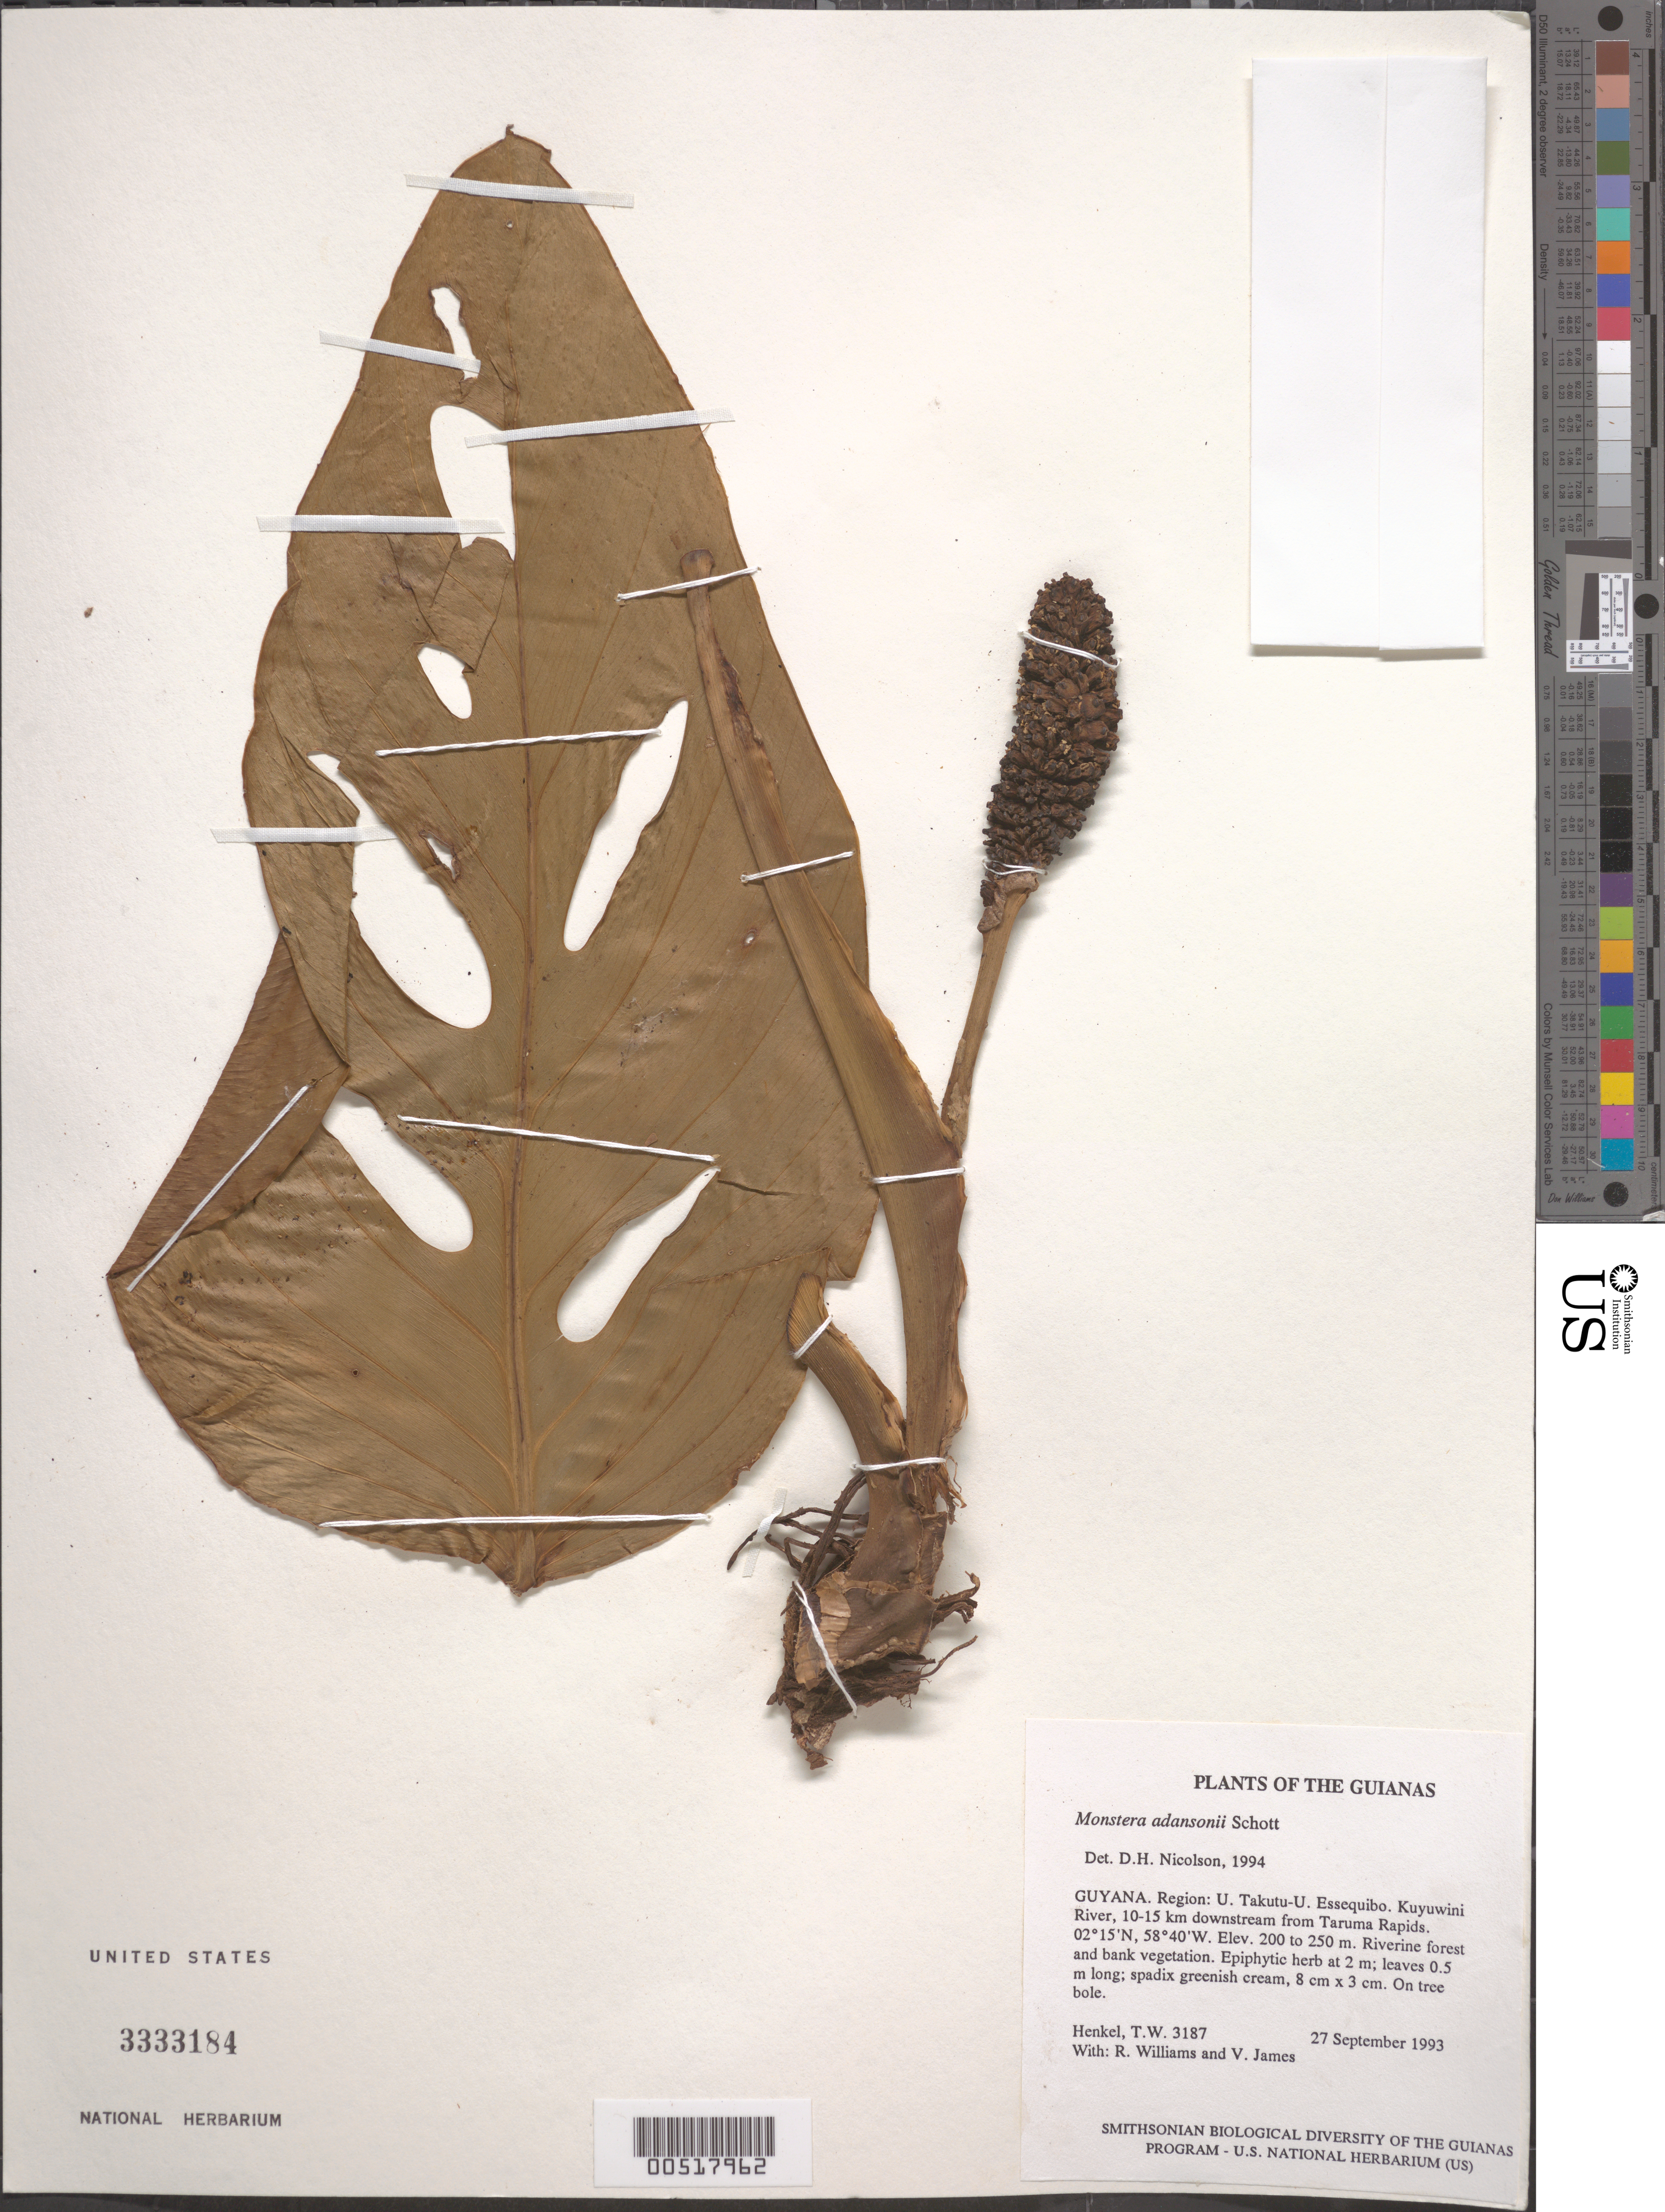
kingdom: Plantae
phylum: Tracheophyta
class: Liliopsida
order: Alismatales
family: Araceae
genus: Monstera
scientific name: Monstera adansonii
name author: Schott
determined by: Nicolson, Dan H.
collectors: T. Henkel, R. Williams & V. James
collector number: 3187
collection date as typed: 27 September 1993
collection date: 1993-09-27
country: Guyana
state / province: U. Takutu-U. Essequibo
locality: Kuyuwini River, 10-15 km downstream from Taruma Rapids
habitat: Riverine forest and bank vegetation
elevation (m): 200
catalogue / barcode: US 3333184